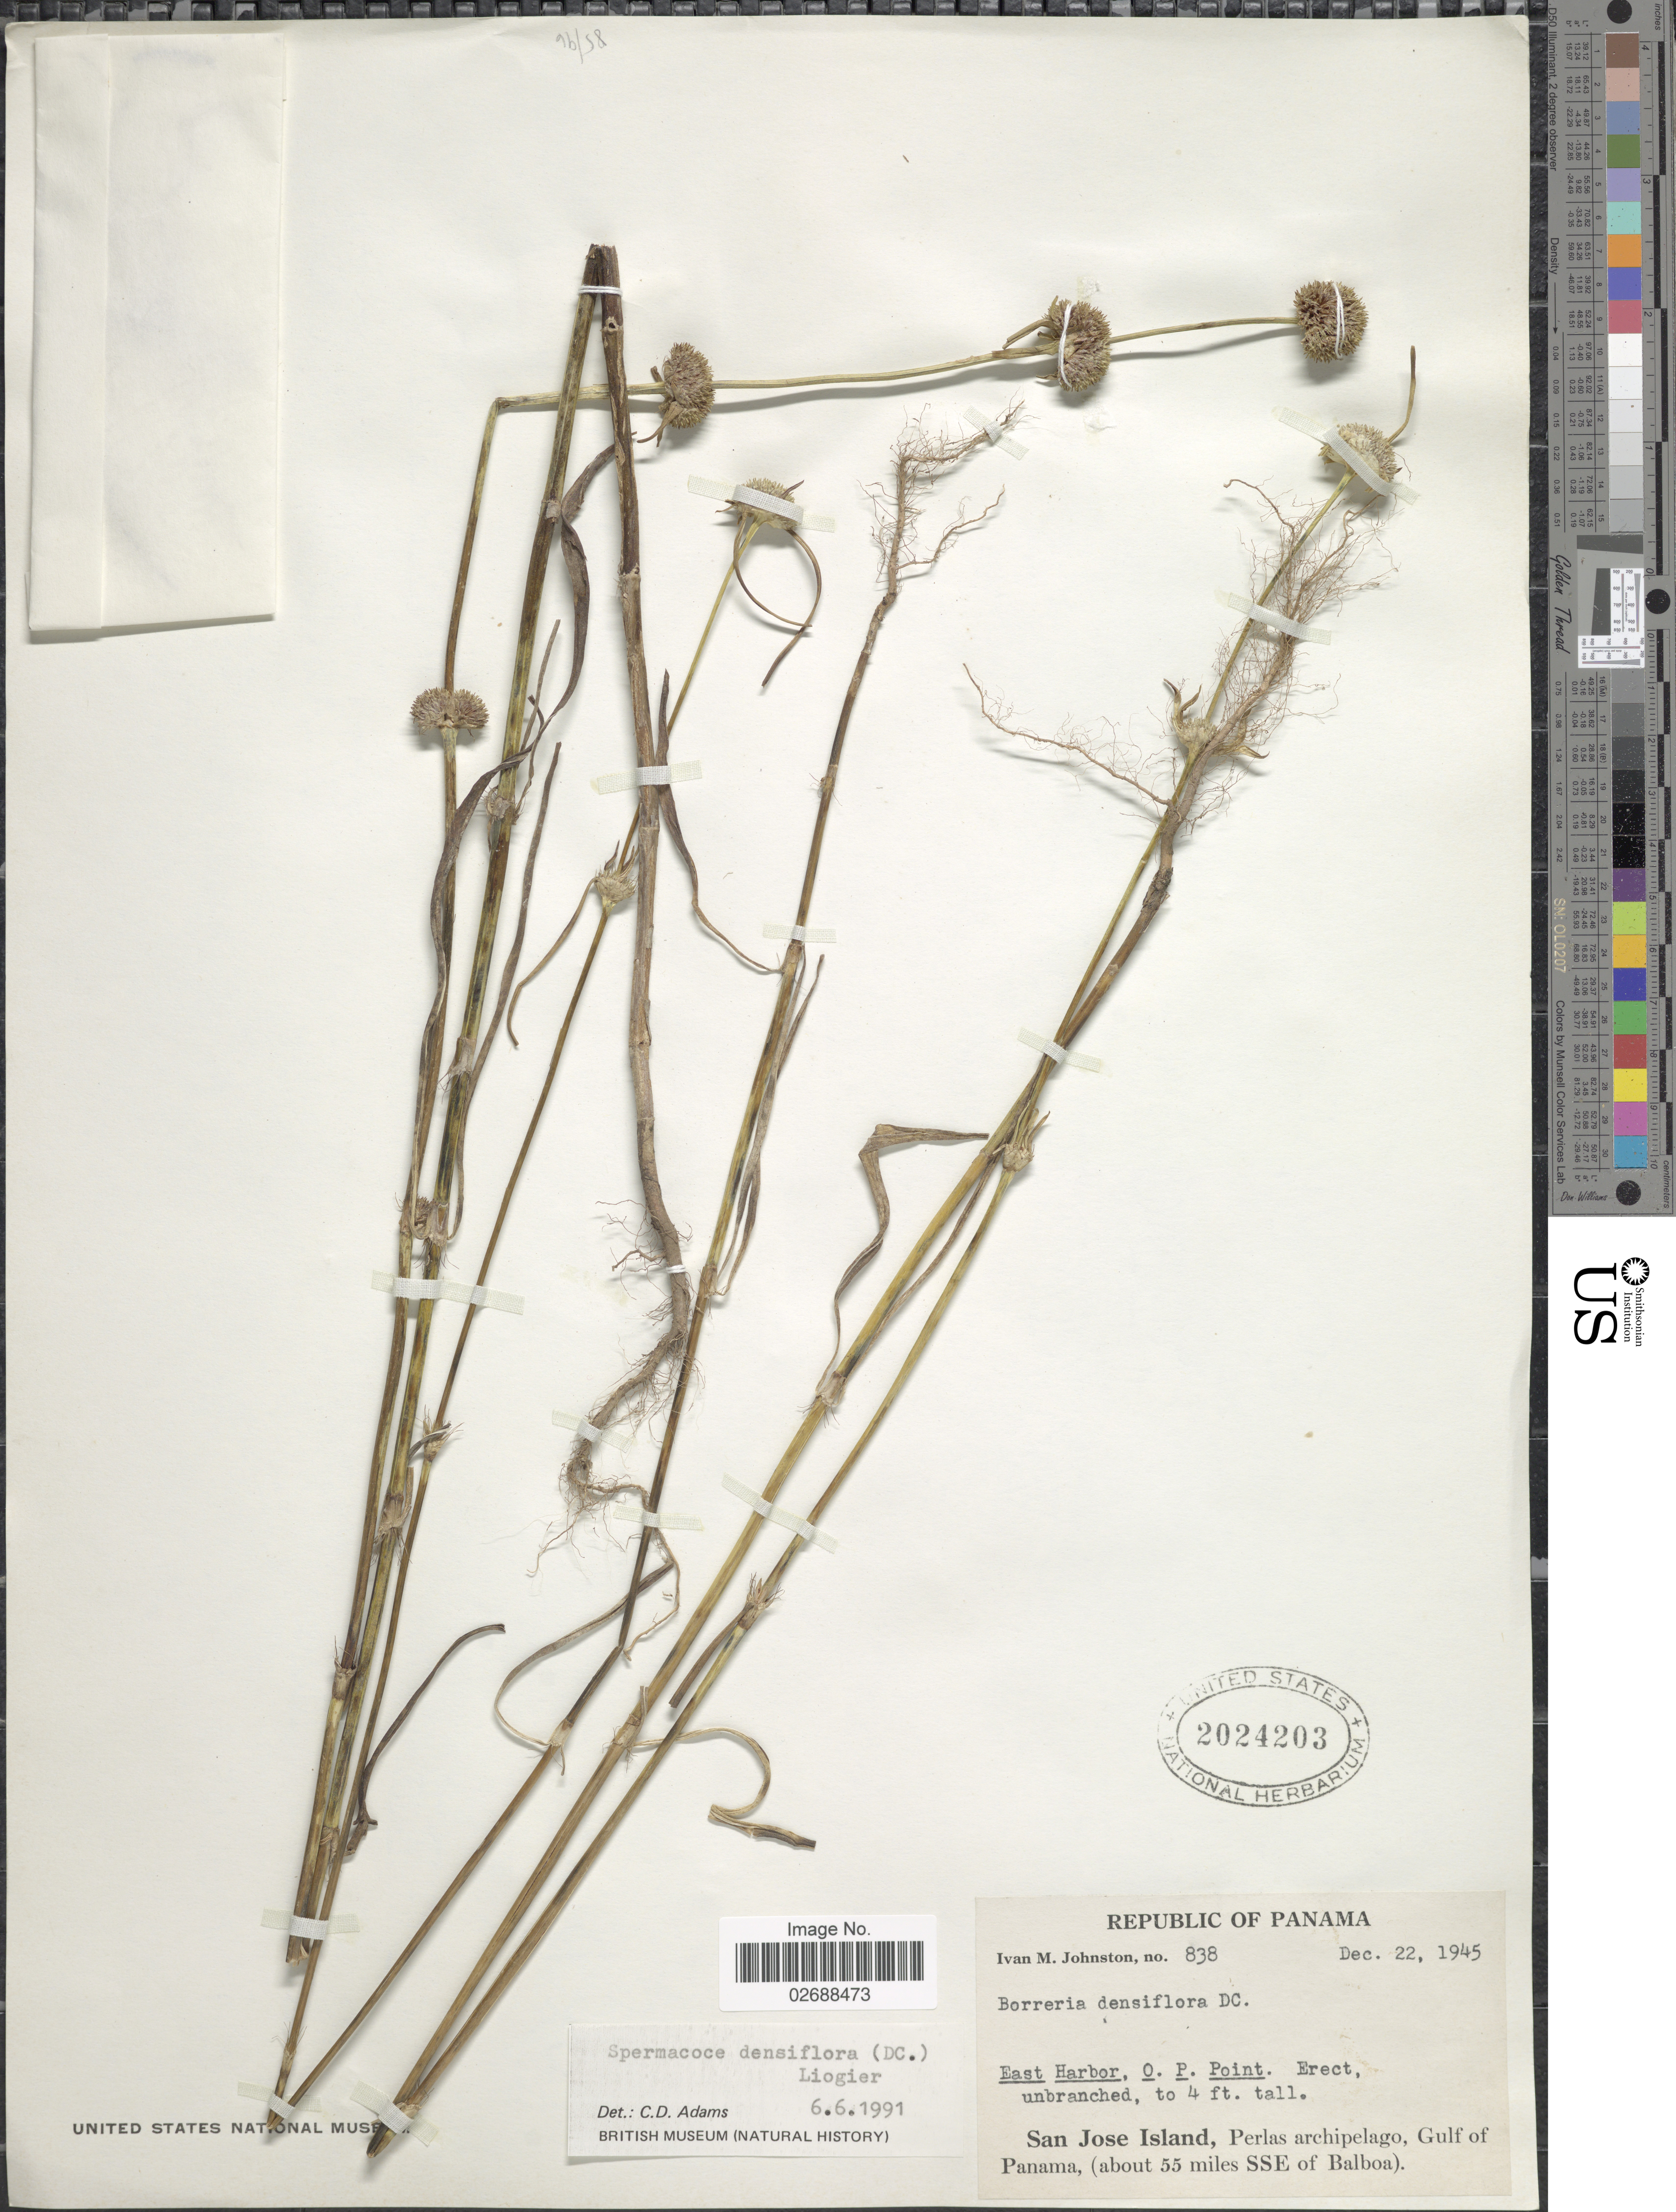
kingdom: Plantae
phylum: Tracheophyta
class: Magnoliopsida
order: Gentianales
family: Rubiaceae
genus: Spermacoce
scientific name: Spermacoce densiflora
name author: (DC.) Alain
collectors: I.M. Johnston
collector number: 838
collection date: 1945-12-22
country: Panama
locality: San Jose Island, Perlas Archipelago, Gulf of Panama (about 55 miles SSE of Balboa). East Harbor, O. P. Point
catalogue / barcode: US 2024203